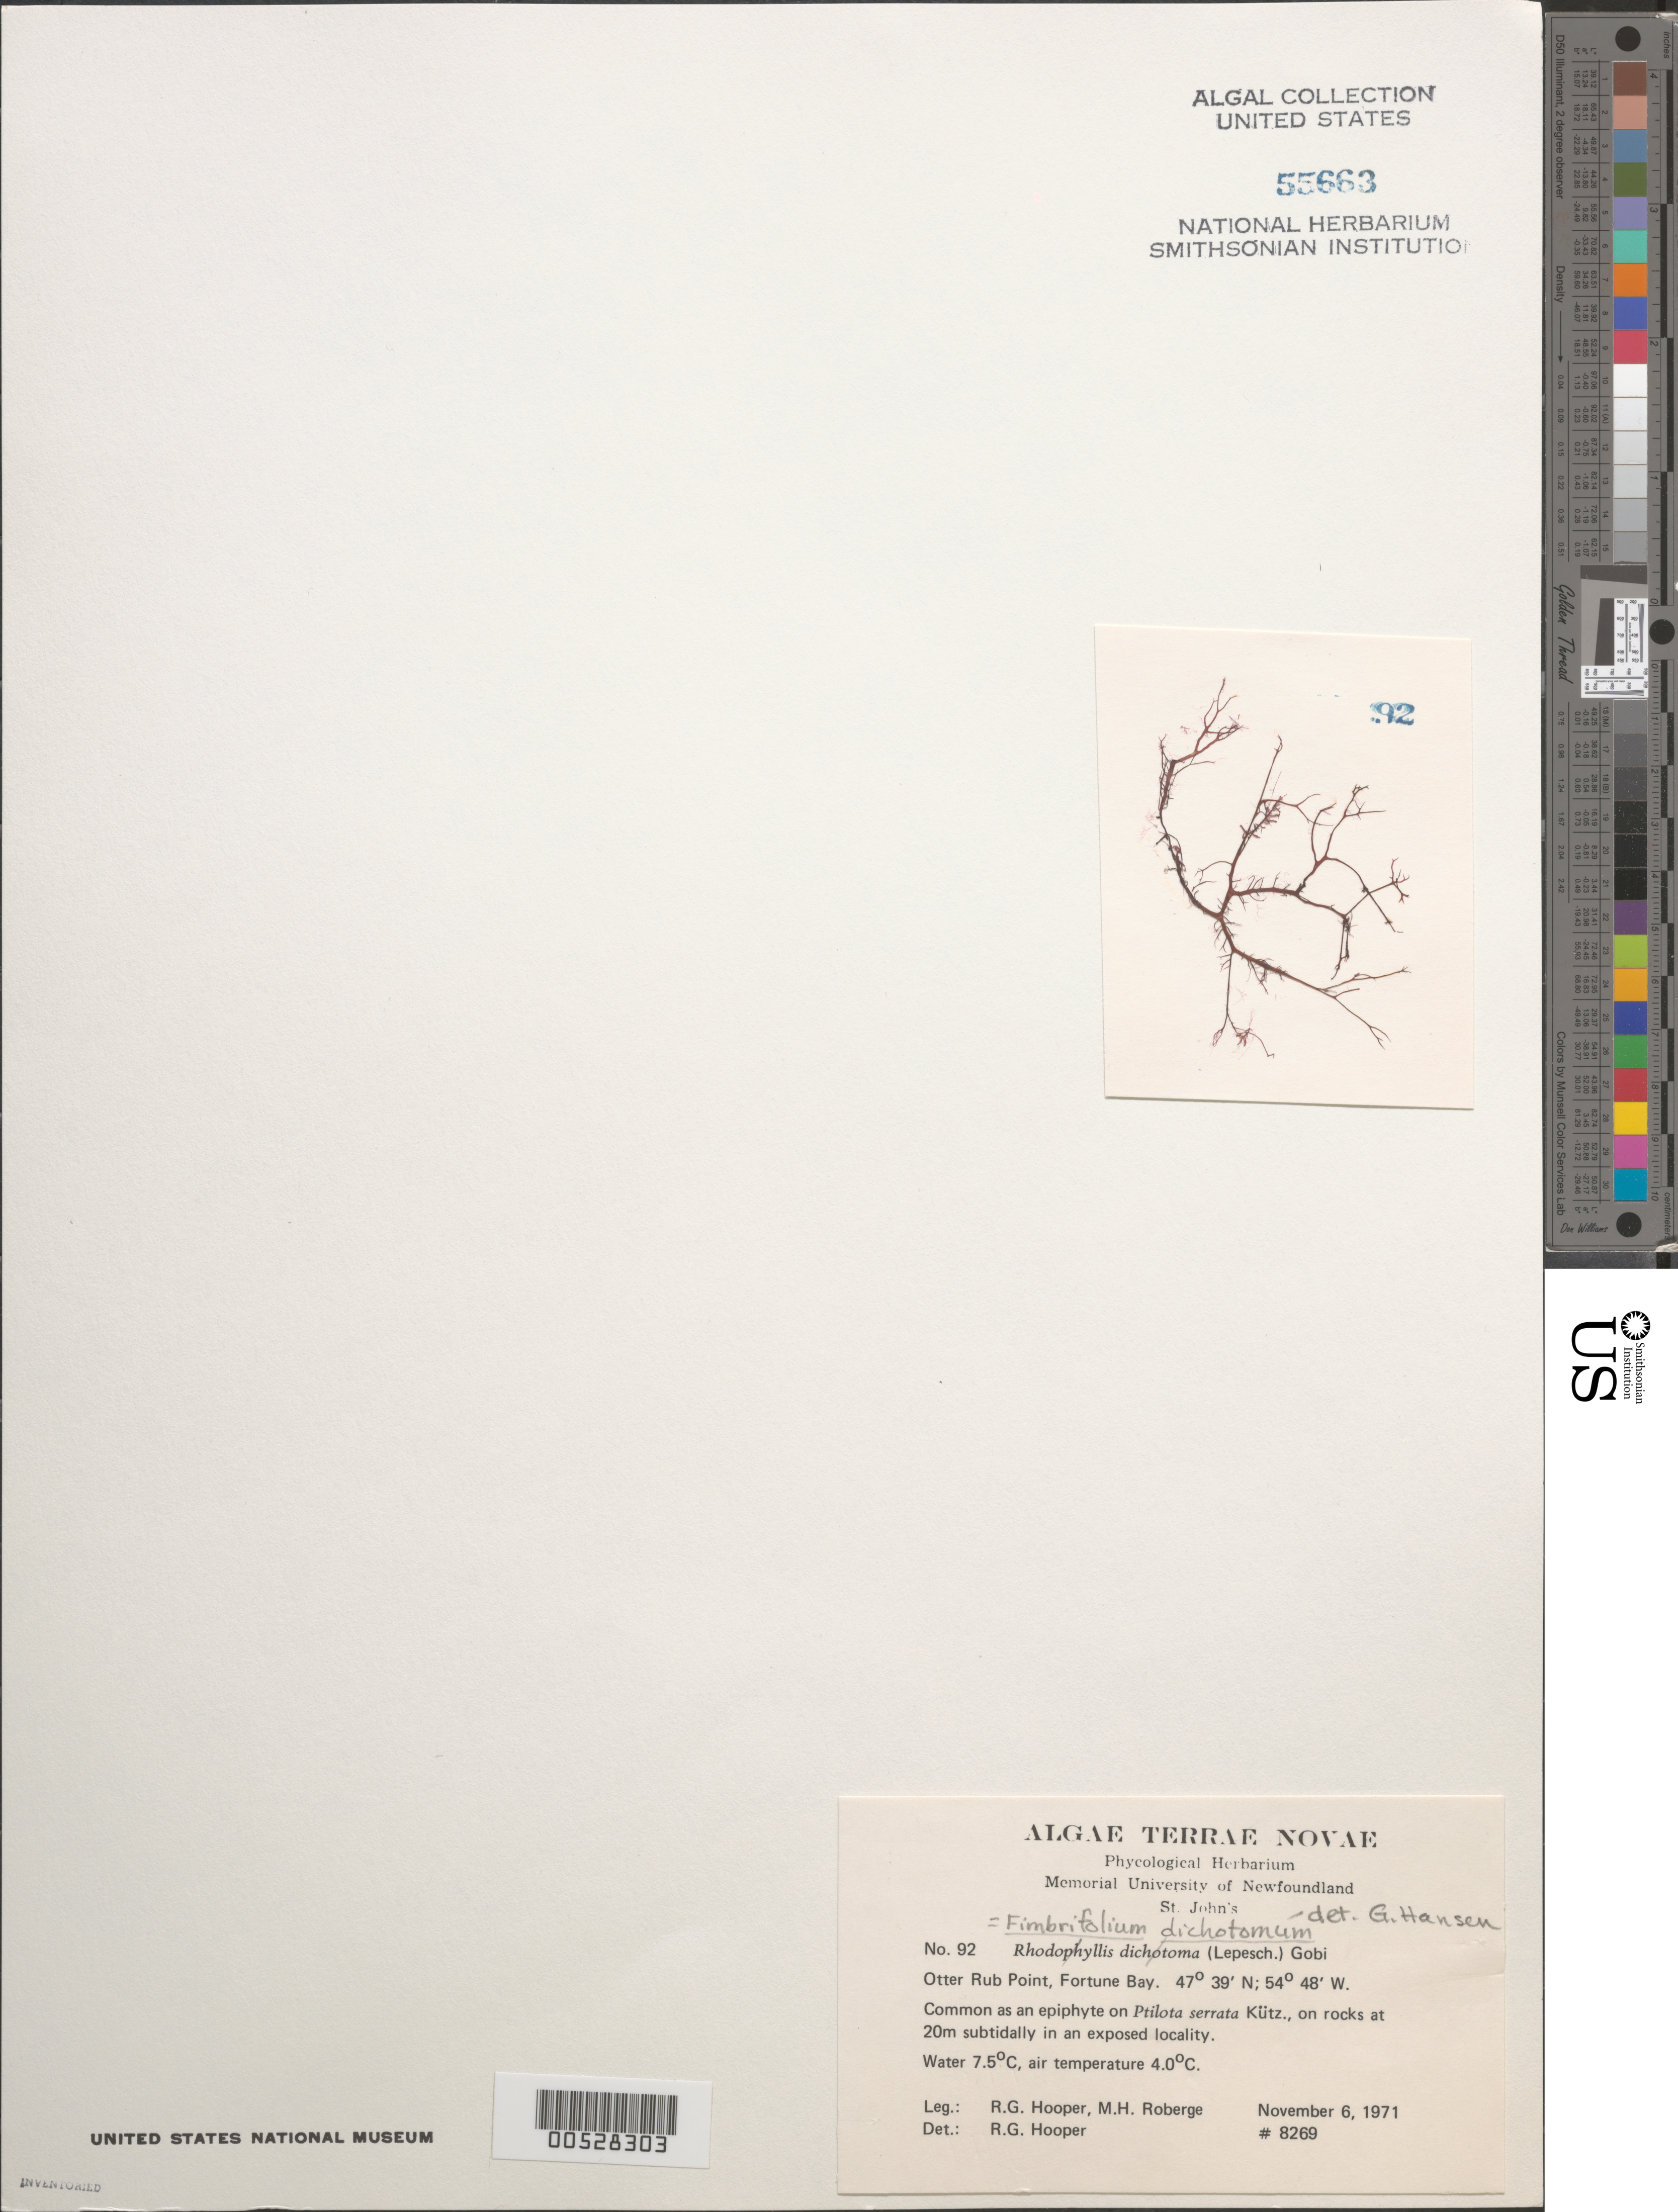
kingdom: Plantae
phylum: Rhodophyta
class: Florideophyceae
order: Gigartinales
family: Cystocloniaceae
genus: Fimbrifolium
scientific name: Fimbrifolium dichotomum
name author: (Lepechin) Hansen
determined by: Hansen, G. I.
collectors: R. G. Hooper & M. Roberge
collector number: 8269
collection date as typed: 06 Nov 1971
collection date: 1971-11-06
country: Canada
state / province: Newfoundland and Labrador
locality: Otter Rub Point, Fortune Bay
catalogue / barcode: US 55663